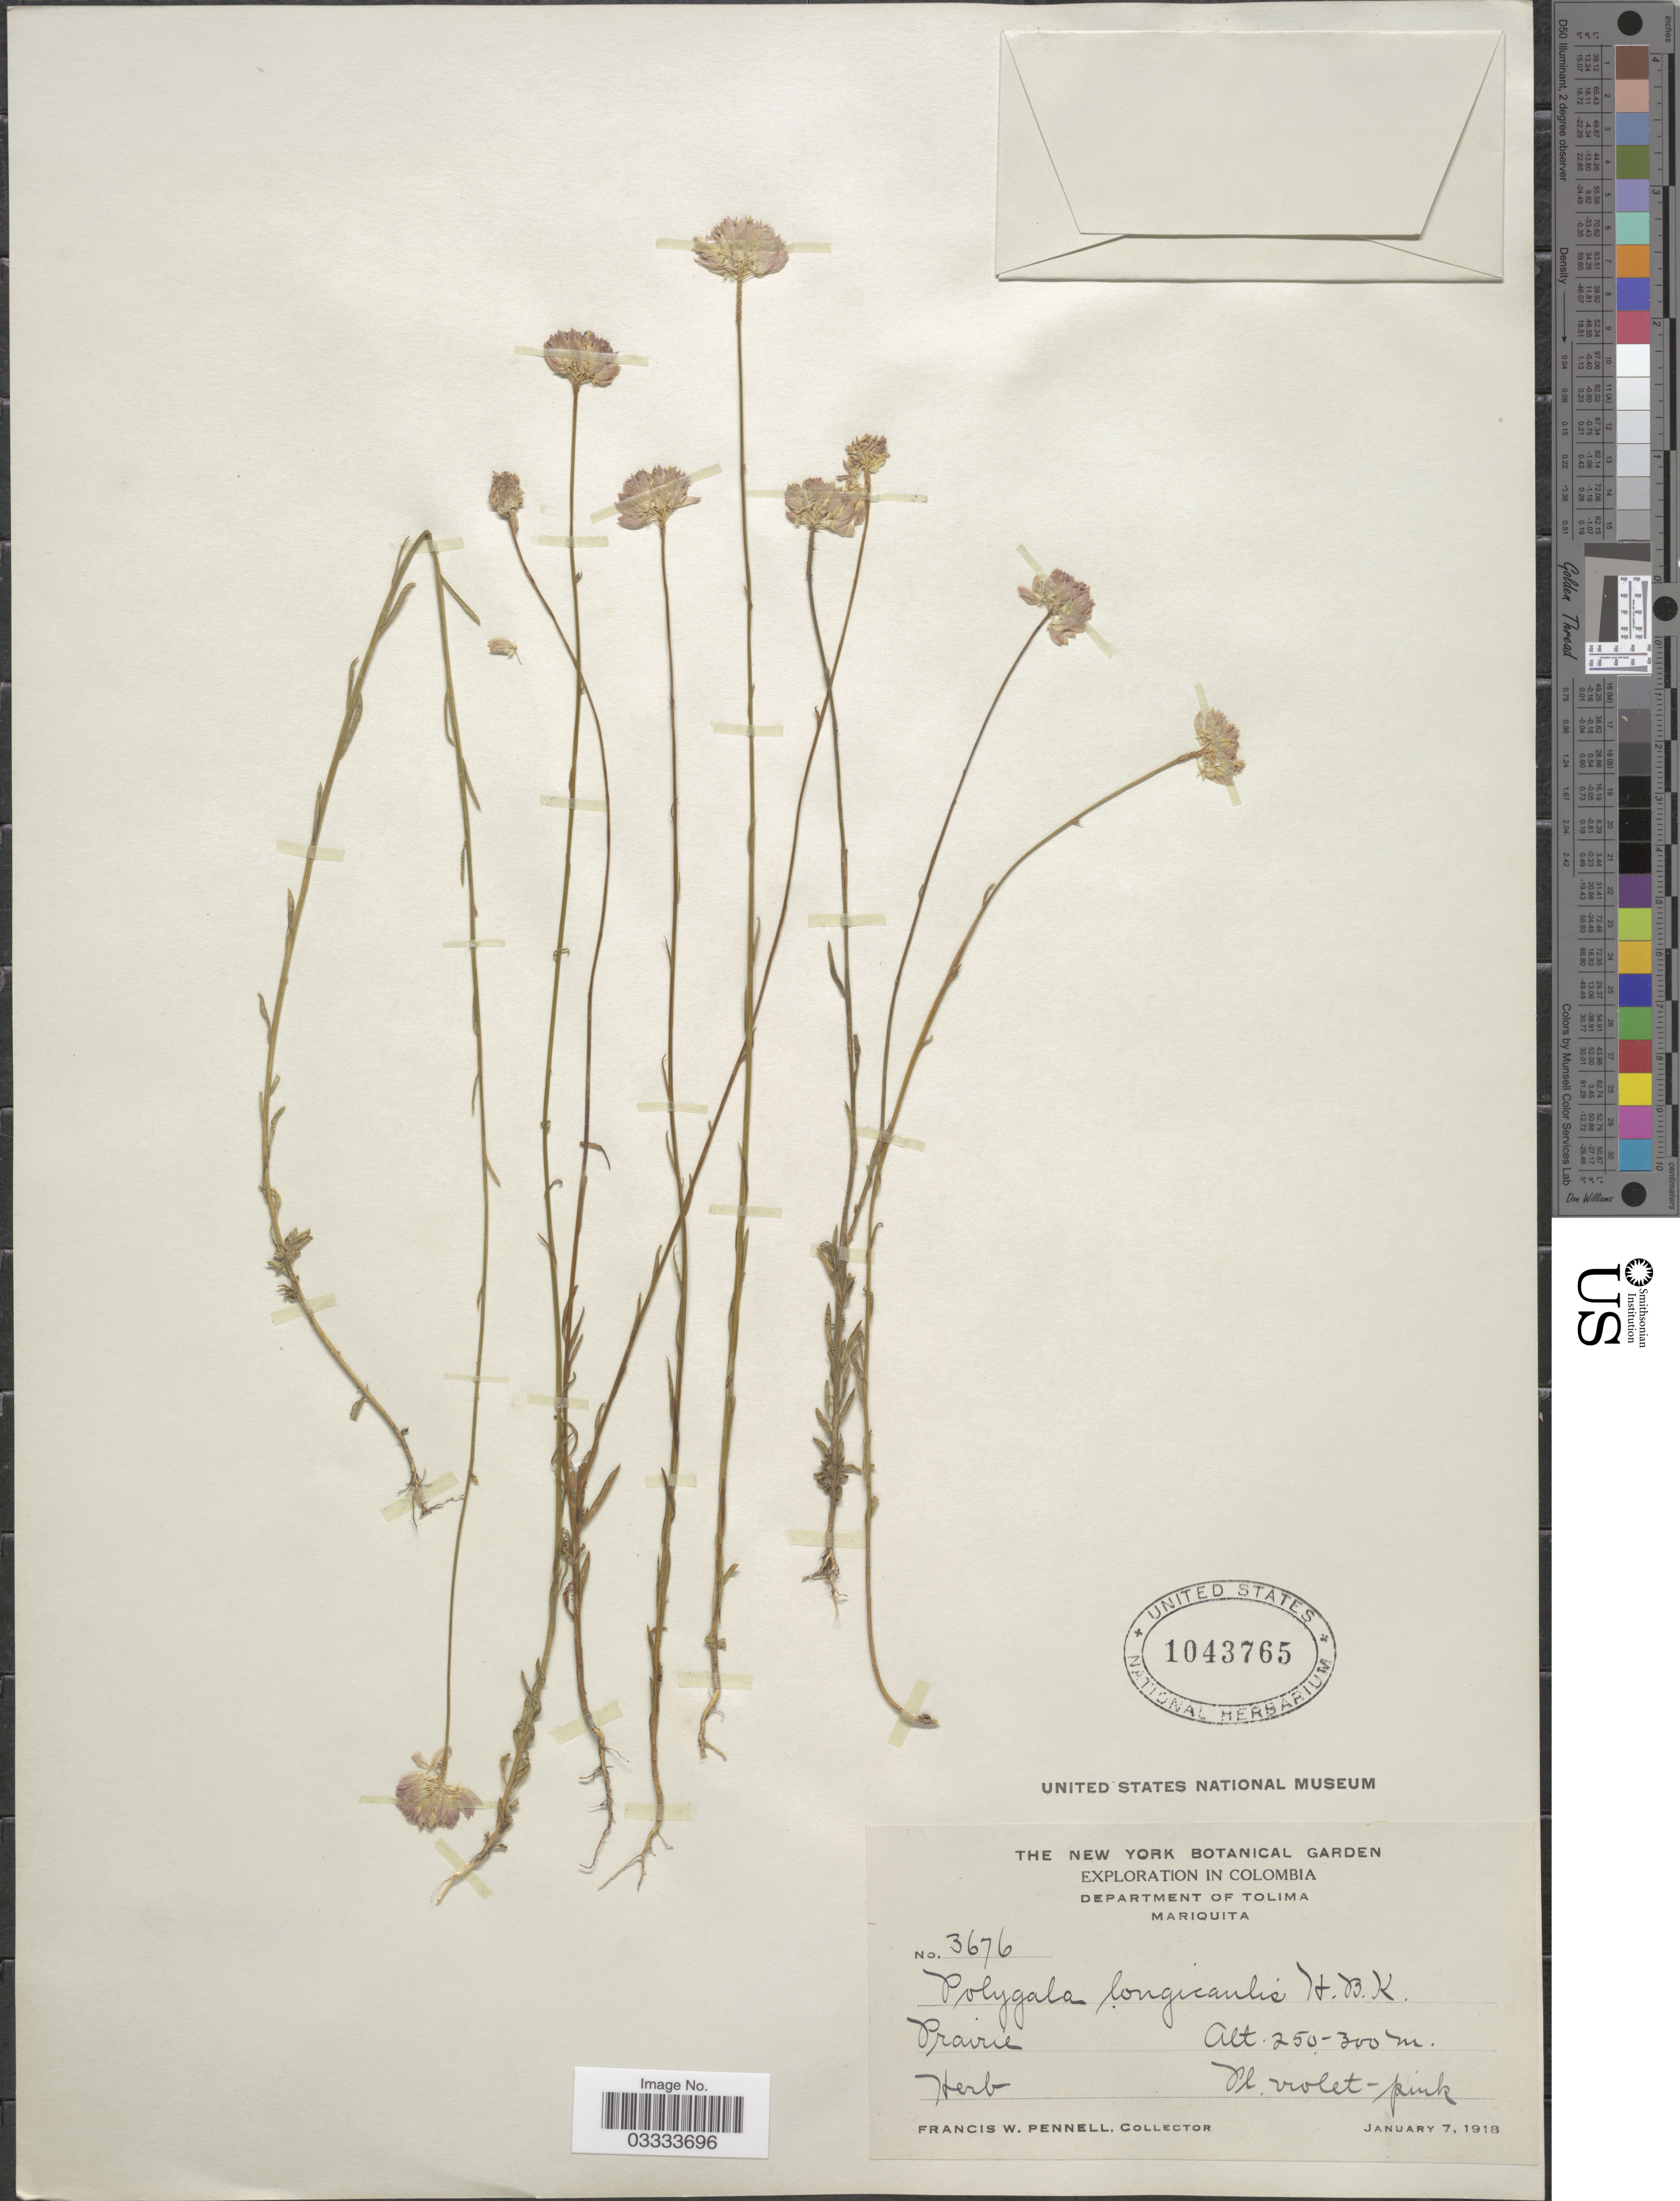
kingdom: Plantae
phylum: Tracheophyta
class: Magnoliopsida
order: Fabales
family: Polygalaceae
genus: Polygala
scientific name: Polygala longicaulis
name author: Kunth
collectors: F. W. Pennell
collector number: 3676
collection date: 1918-01-07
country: Colombia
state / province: Tolima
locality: Department of Tolima. Mariquita.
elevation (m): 250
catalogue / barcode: US 1043765